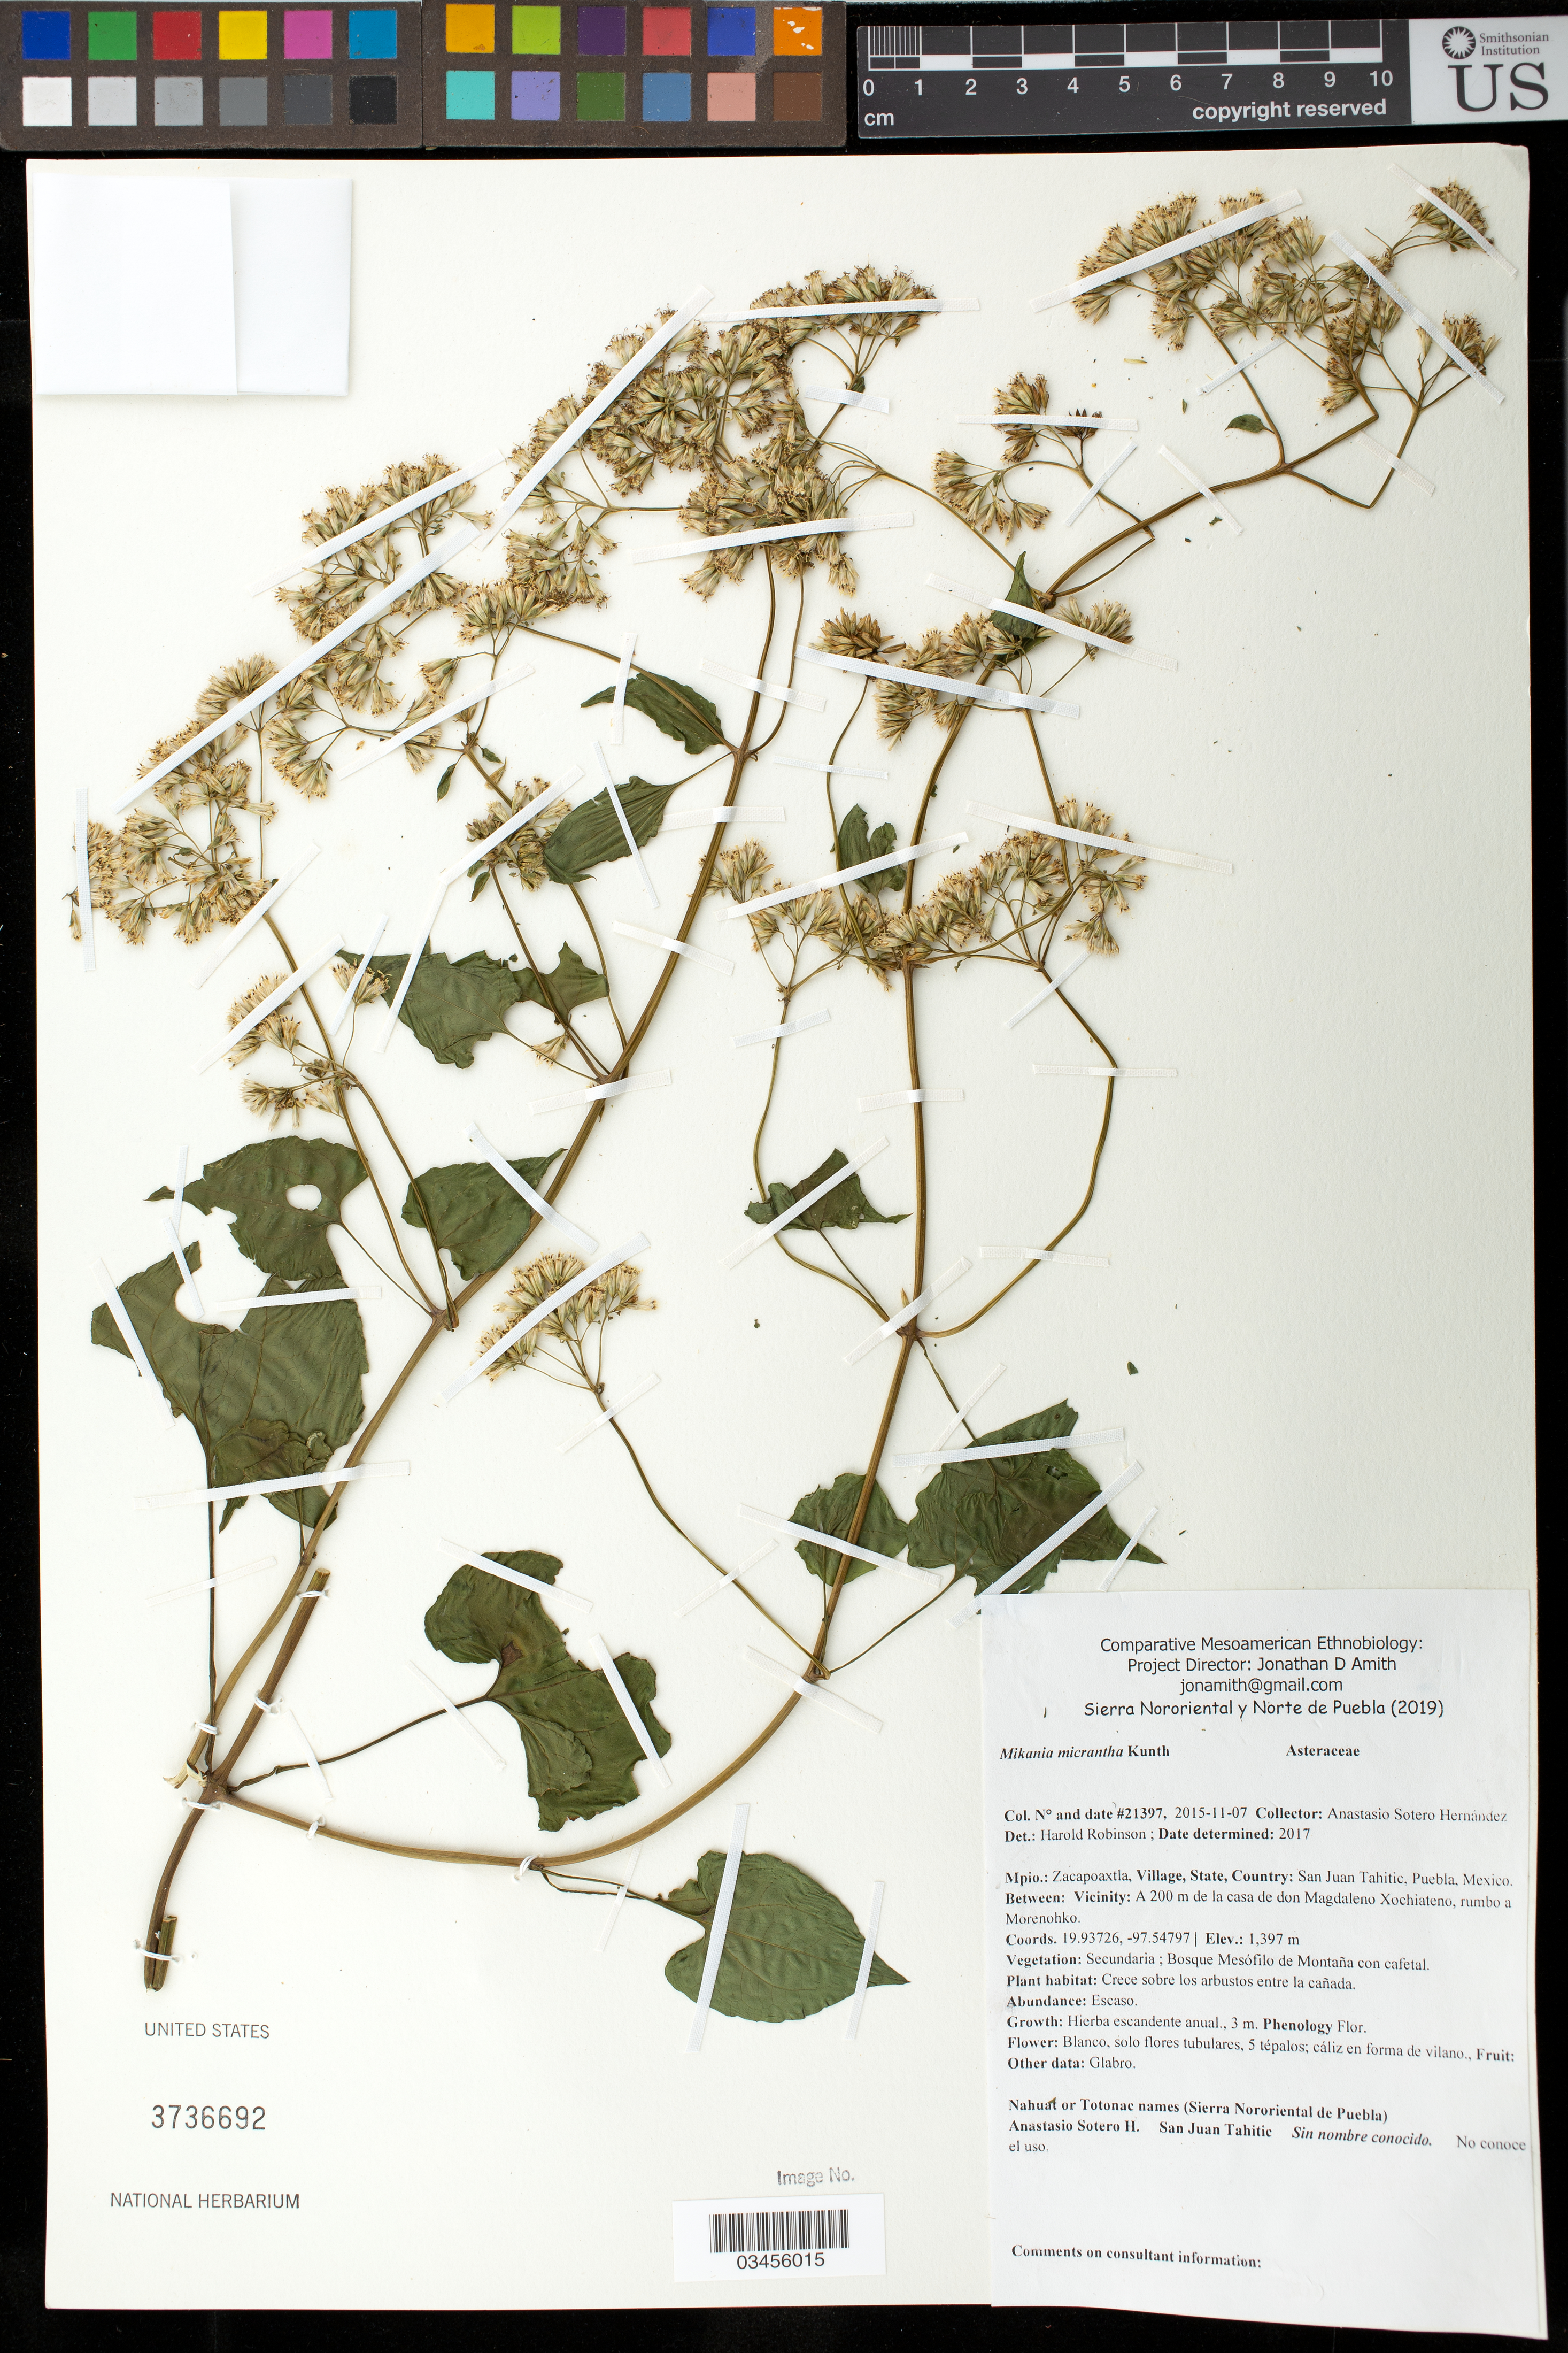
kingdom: Plantae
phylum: Tracheophyta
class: Magnoliopsida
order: Asterales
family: Asteraceae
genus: Mikania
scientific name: Mikania micrantha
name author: Kunth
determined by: Robinson, Harold E., (US)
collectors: A. Sotero H.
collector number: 21397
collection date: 2015-11-07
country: México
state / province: Puebla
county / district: Zacapoaxtla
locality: PUEBLO: San Juan Tahitic; LOCALIDAD EXACTA: A 200 m de la casa de don Magdaleno Xochiateno, rumbo a Morenohko.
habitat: Bosque mesófilo de montaña con cafetal | Crece sobre los arbustos entre la cañada.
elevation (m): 1397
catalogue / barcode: US 3736692